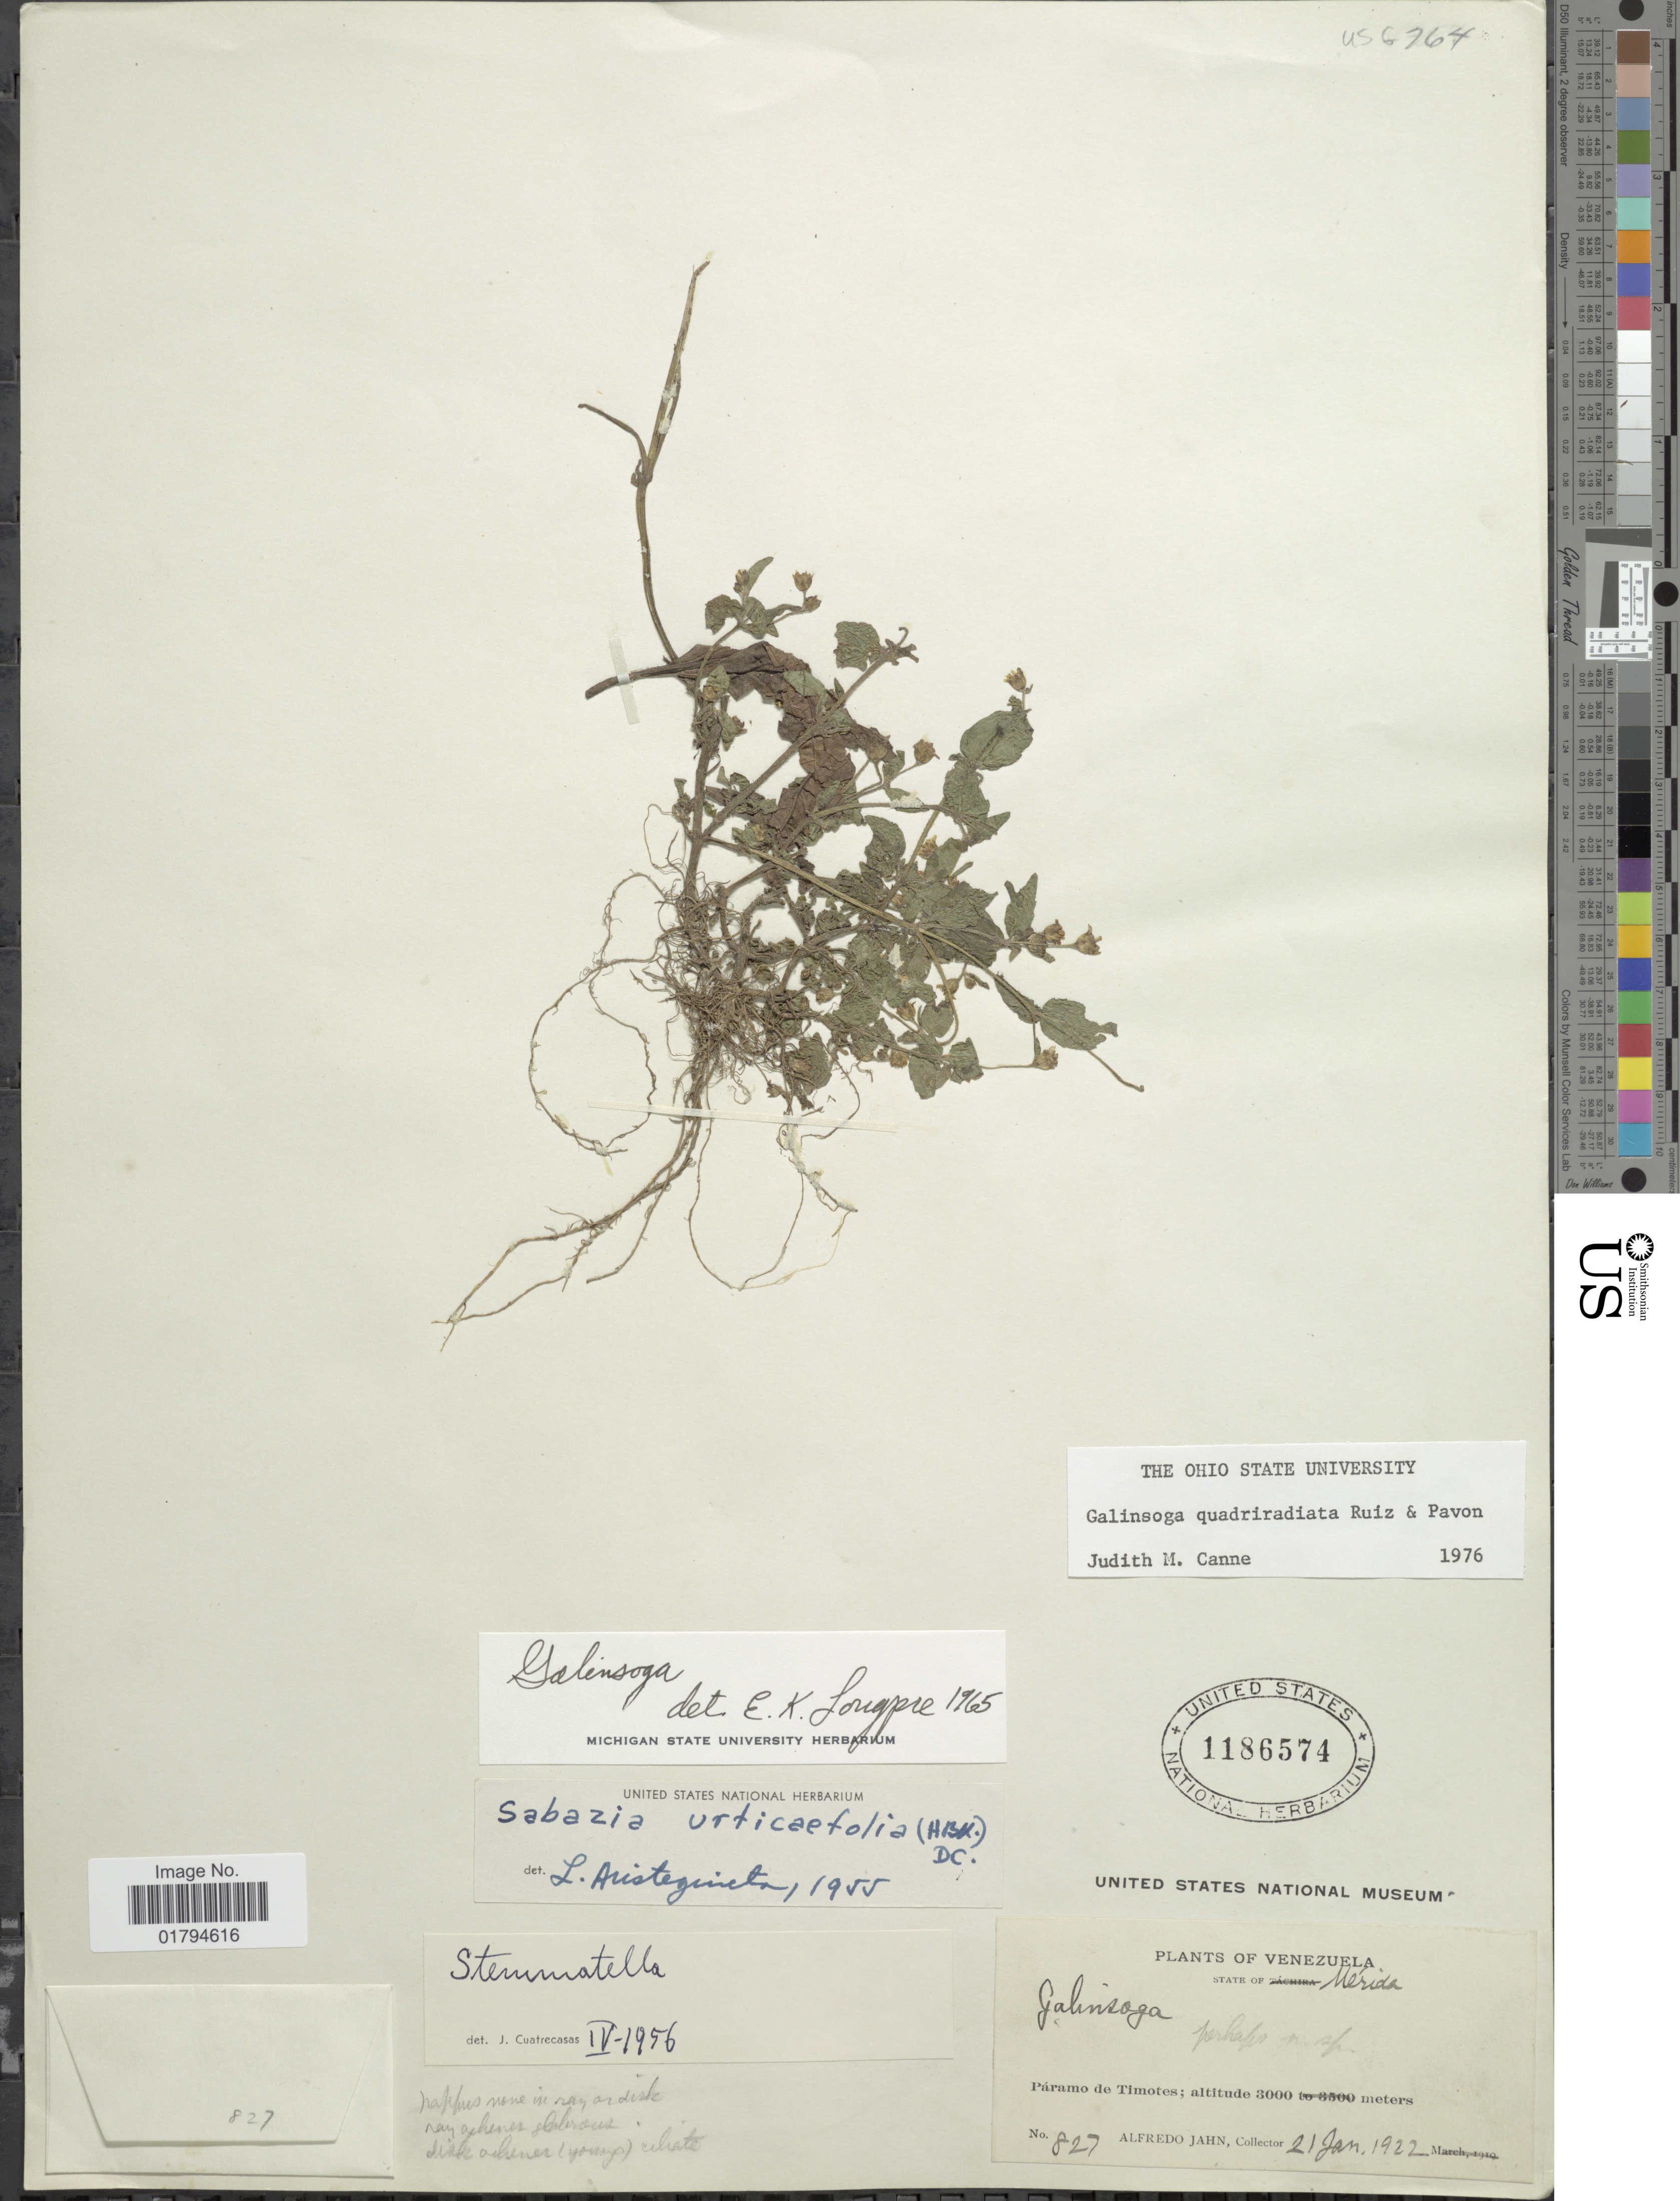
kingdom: Plantae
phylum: Tracheophyta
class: Magnoliopsida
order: Asterales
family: Asteraceae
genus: Galinsoga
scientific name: Galinsoga quadriradiata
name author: Ruiz & Pav.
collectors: A. Jahn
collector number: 827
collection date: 1922-01-21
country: Venezuela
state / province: Mérida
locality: Paramo de Timotes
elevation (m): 3000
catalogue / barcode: US 1186574